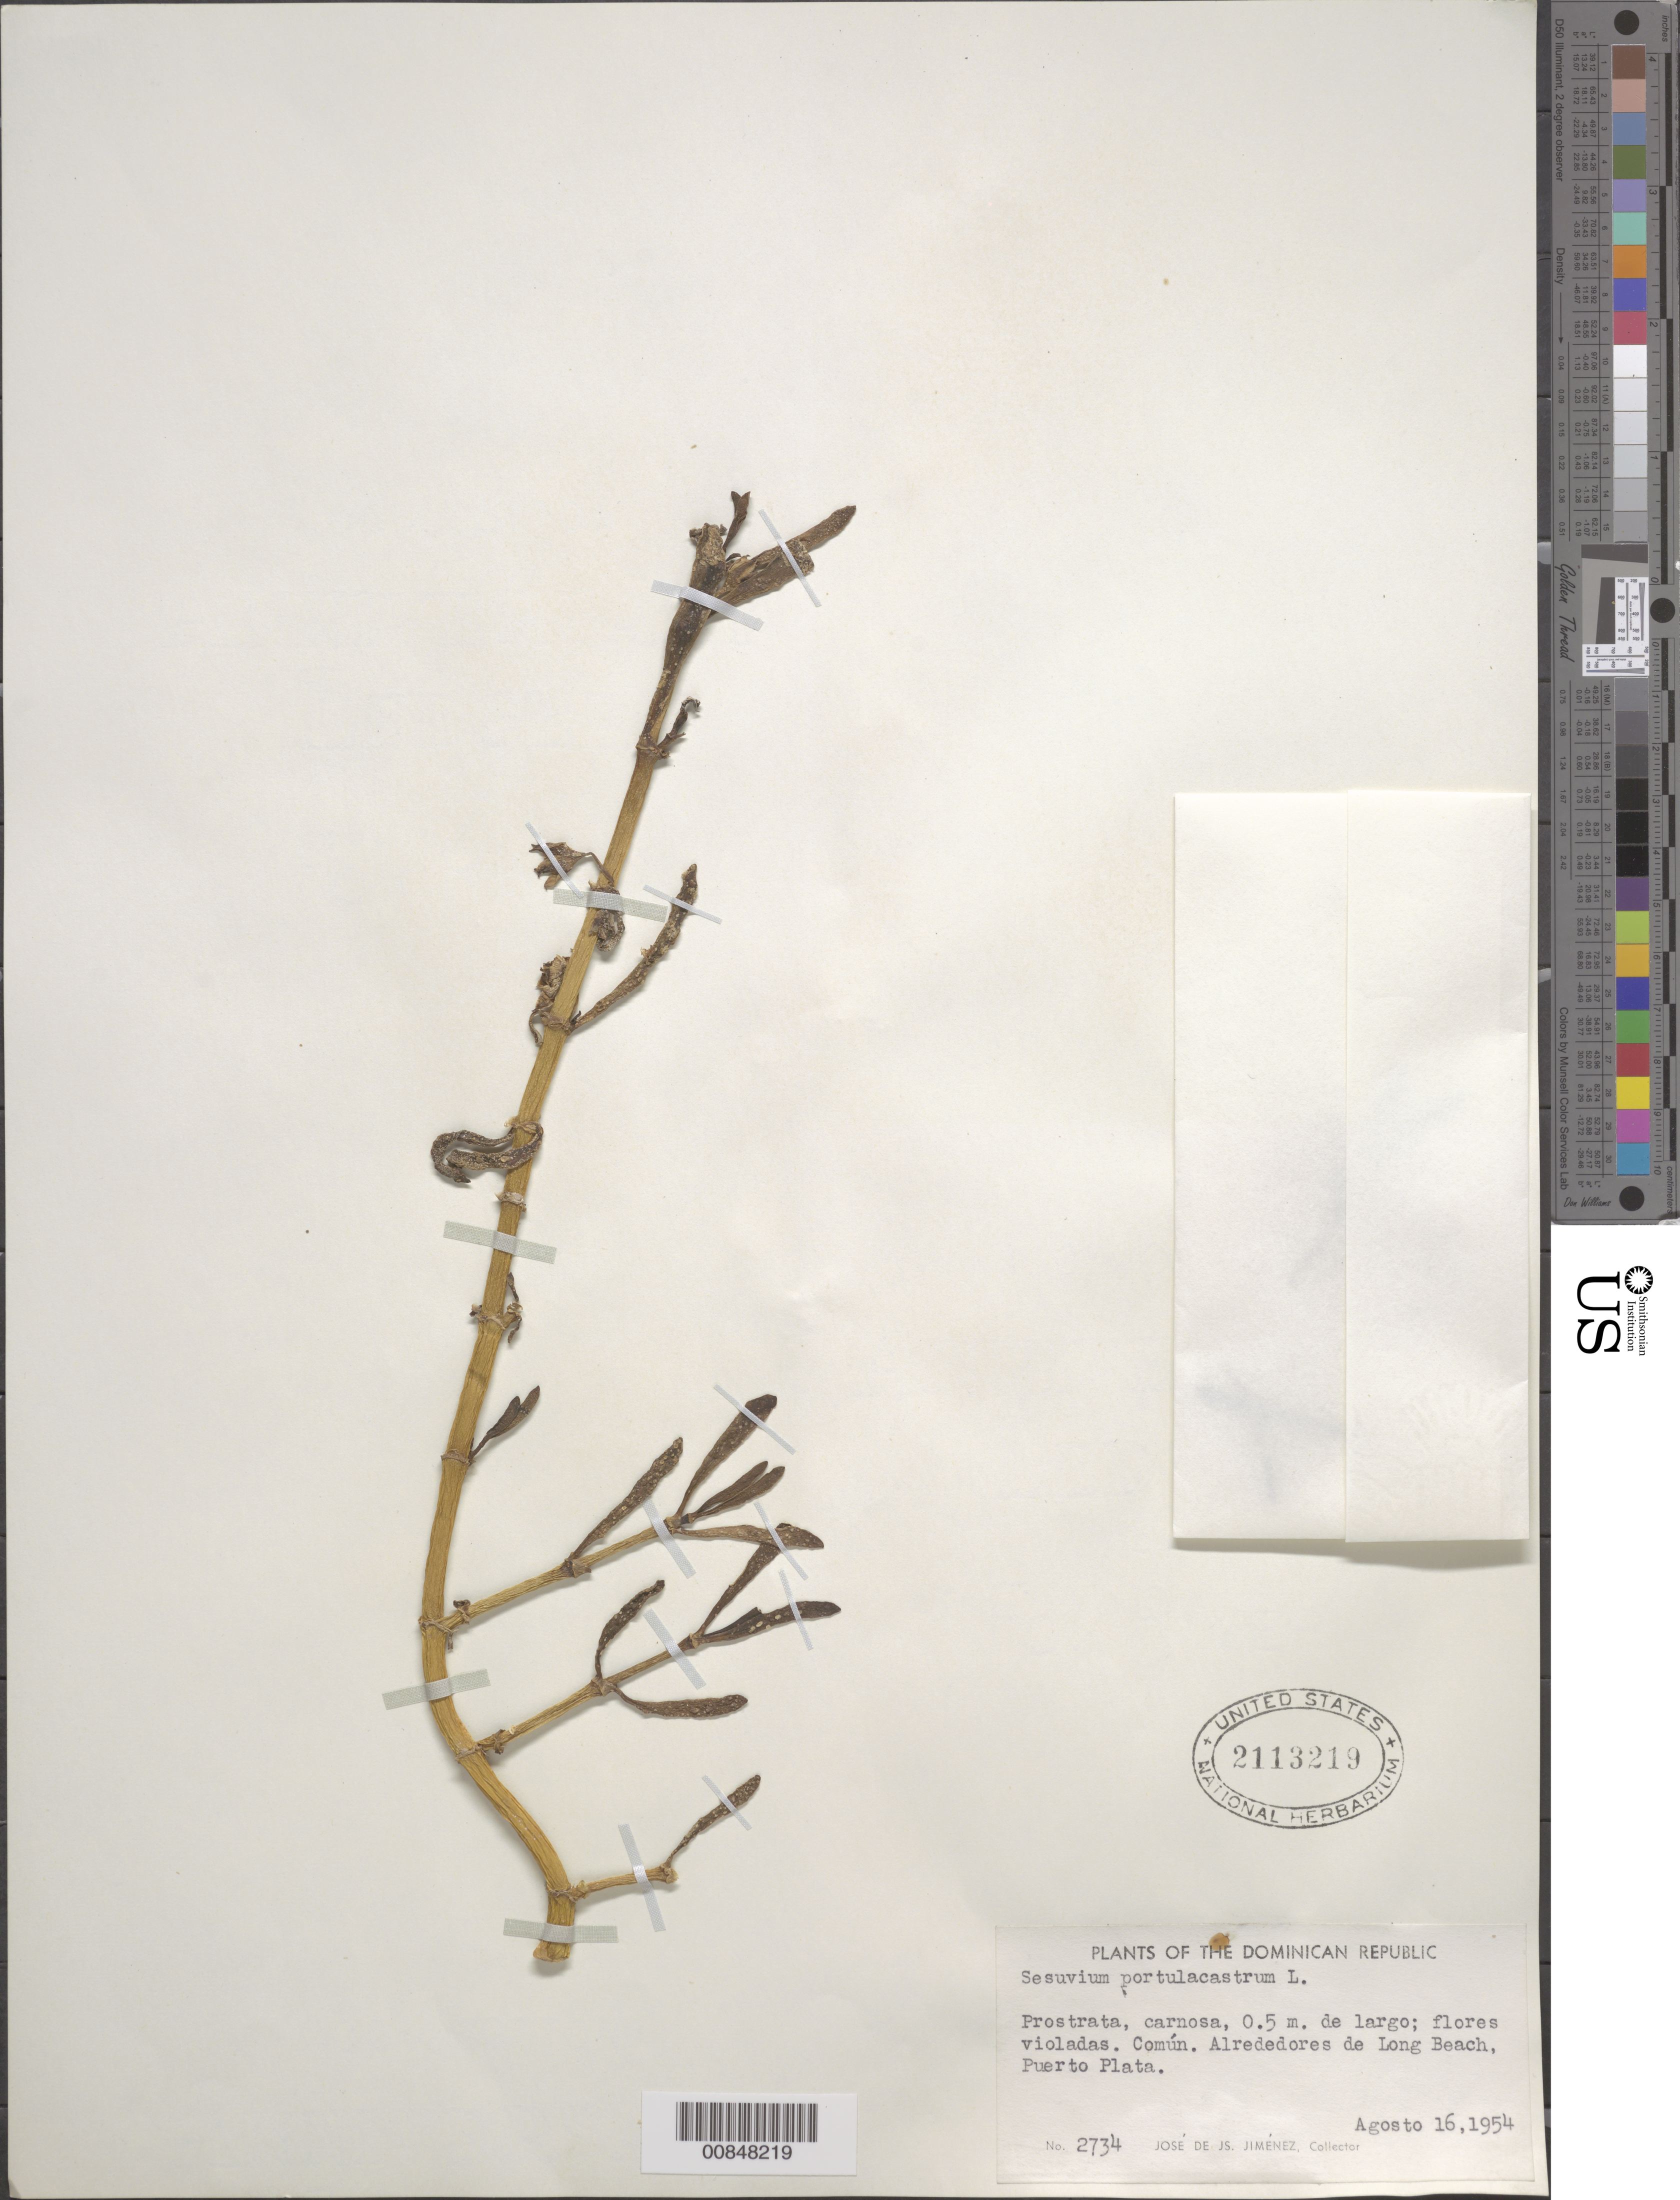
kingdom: Plantae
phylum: Tracheophyta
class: Magnoliopsida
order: Caryophyllales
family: Aizoaceae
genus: Sesuvium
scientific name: Sesuvium portulacastrum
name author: (L.) L.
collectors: J. J. Jiménez Almonte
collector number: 2734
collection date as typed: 16 Aug 1954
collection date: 1954-08-16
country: Dominican Republic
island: Hispaniola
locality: Alrededores de Long Beach, Puerto Plata.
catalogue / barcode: US 2113219